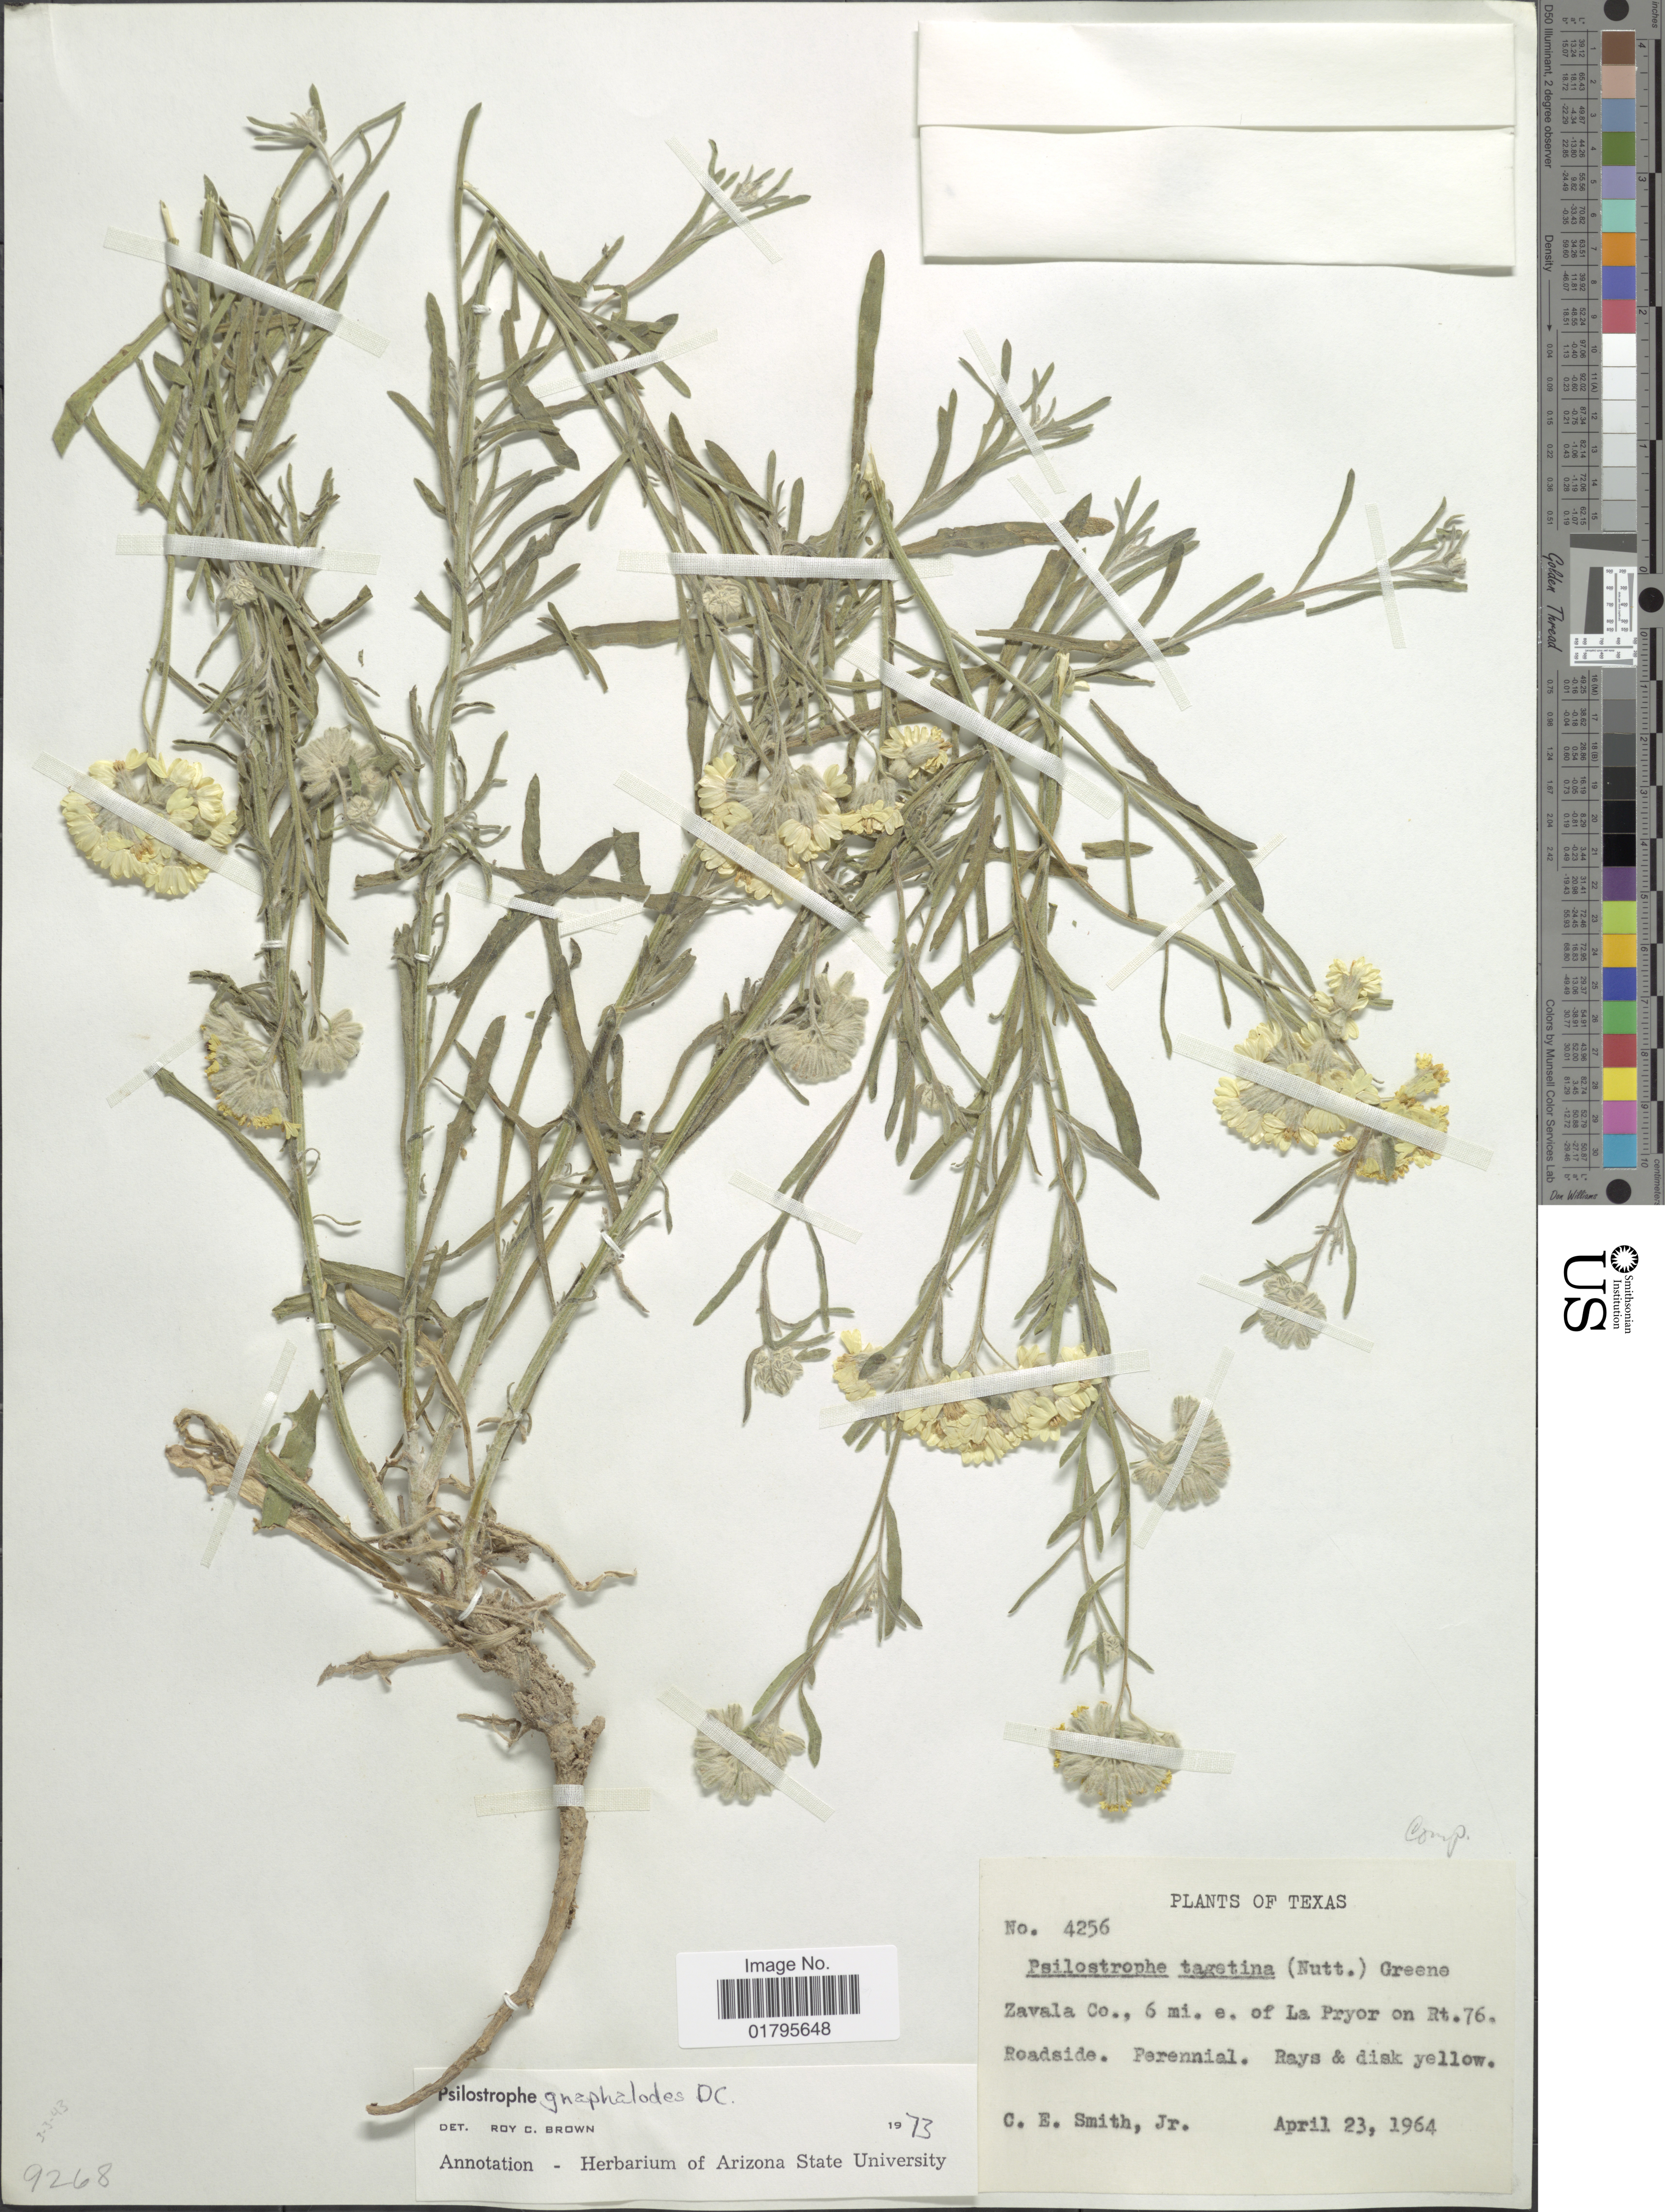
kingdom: Plantae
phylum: Tracheophyta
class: Magnoliopsida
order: Asterales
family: Asteraceae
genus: Psilostrophe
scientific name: Psilostrophe gnaphaloides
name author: DC.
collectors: C. E. Smith Jr.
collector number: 4256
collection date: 1964-04-23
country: United States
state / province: Texas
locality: Zavala Co., 6 mi. r. of La Pryor on RT 76